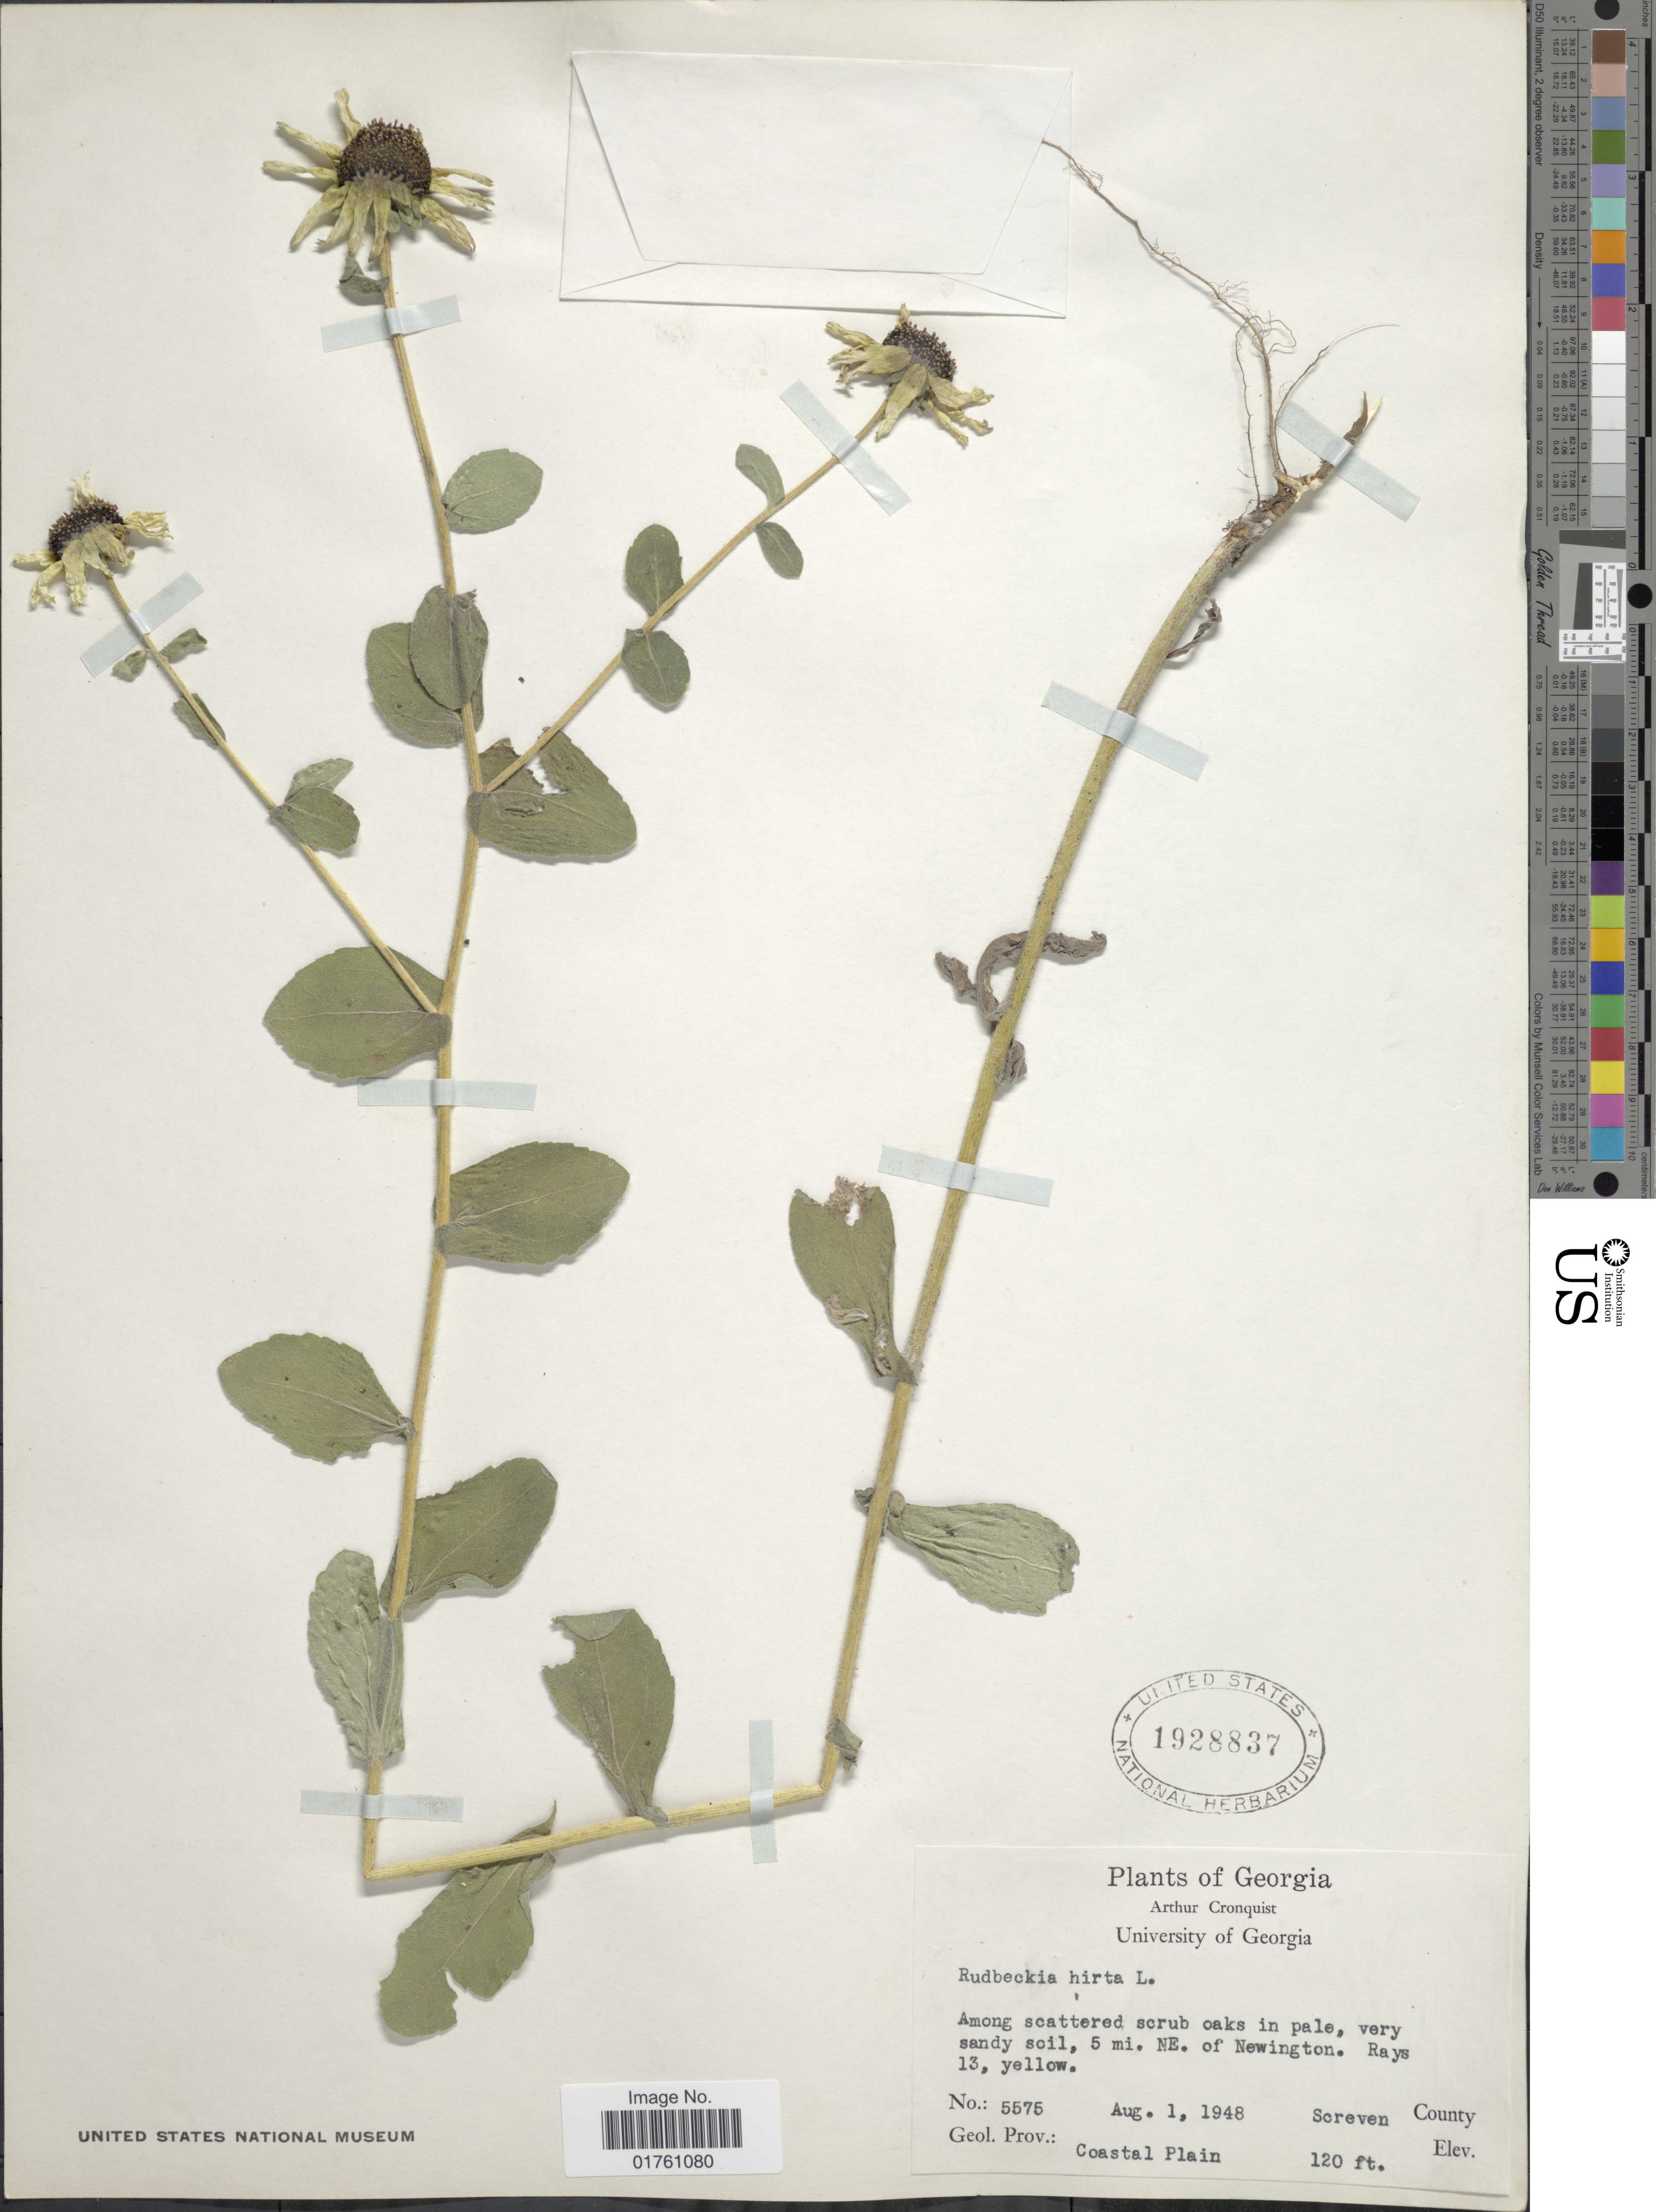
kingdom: Plantae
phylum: Tracheophyta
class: Magnoliopsida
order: Asterales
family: Asteraceae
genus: Rudbeckia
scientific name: Rudbeckia hirta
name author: L.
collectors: A. J. Cronquist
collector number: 5575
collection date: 1948-08-01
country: United States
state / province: Georgia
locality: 5 mi NE of Newington. Screven County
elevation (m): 37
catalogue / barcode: US 1928837